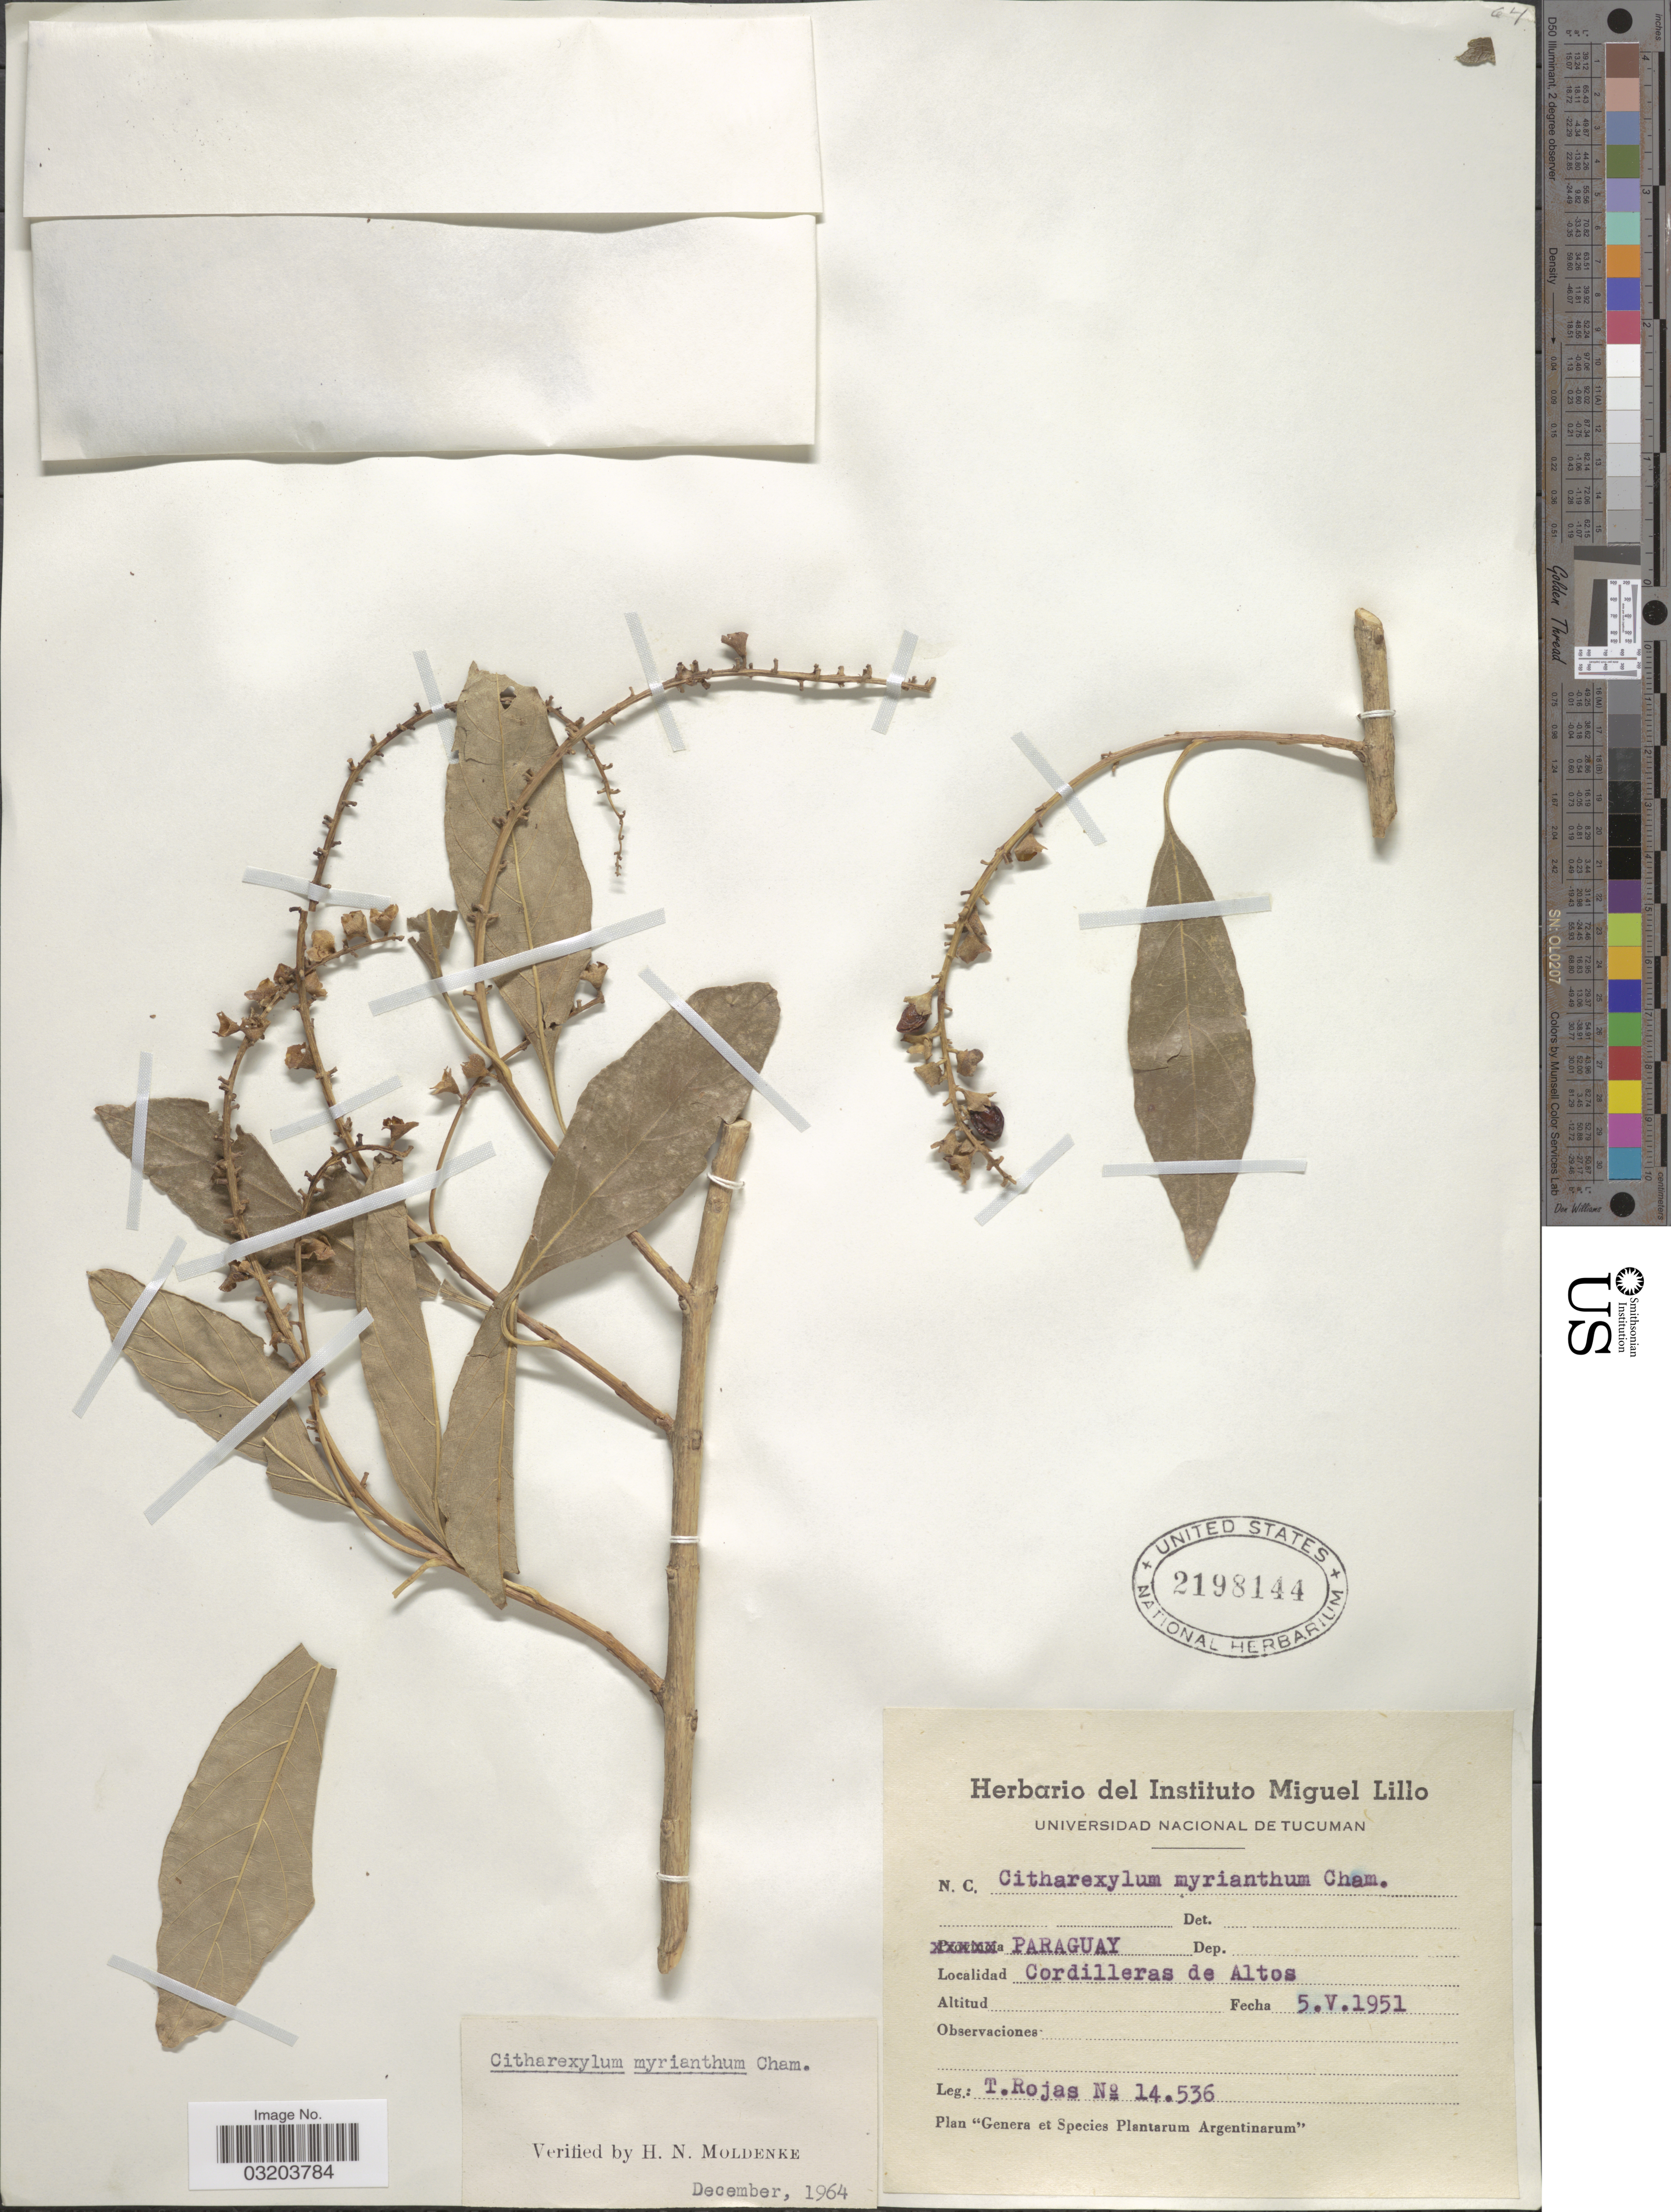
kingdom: Plantae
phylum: Tracheophyta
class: Magnoliopsida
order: Lamiales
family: Verbenaceae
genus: Citharexylum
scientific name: Citharexylum myrianthum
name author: Cham.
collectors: T. Rojas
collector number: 14536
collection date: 1951-05-05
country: Paraguay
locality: Cordilleras de Altos.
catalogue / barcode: US 2198144